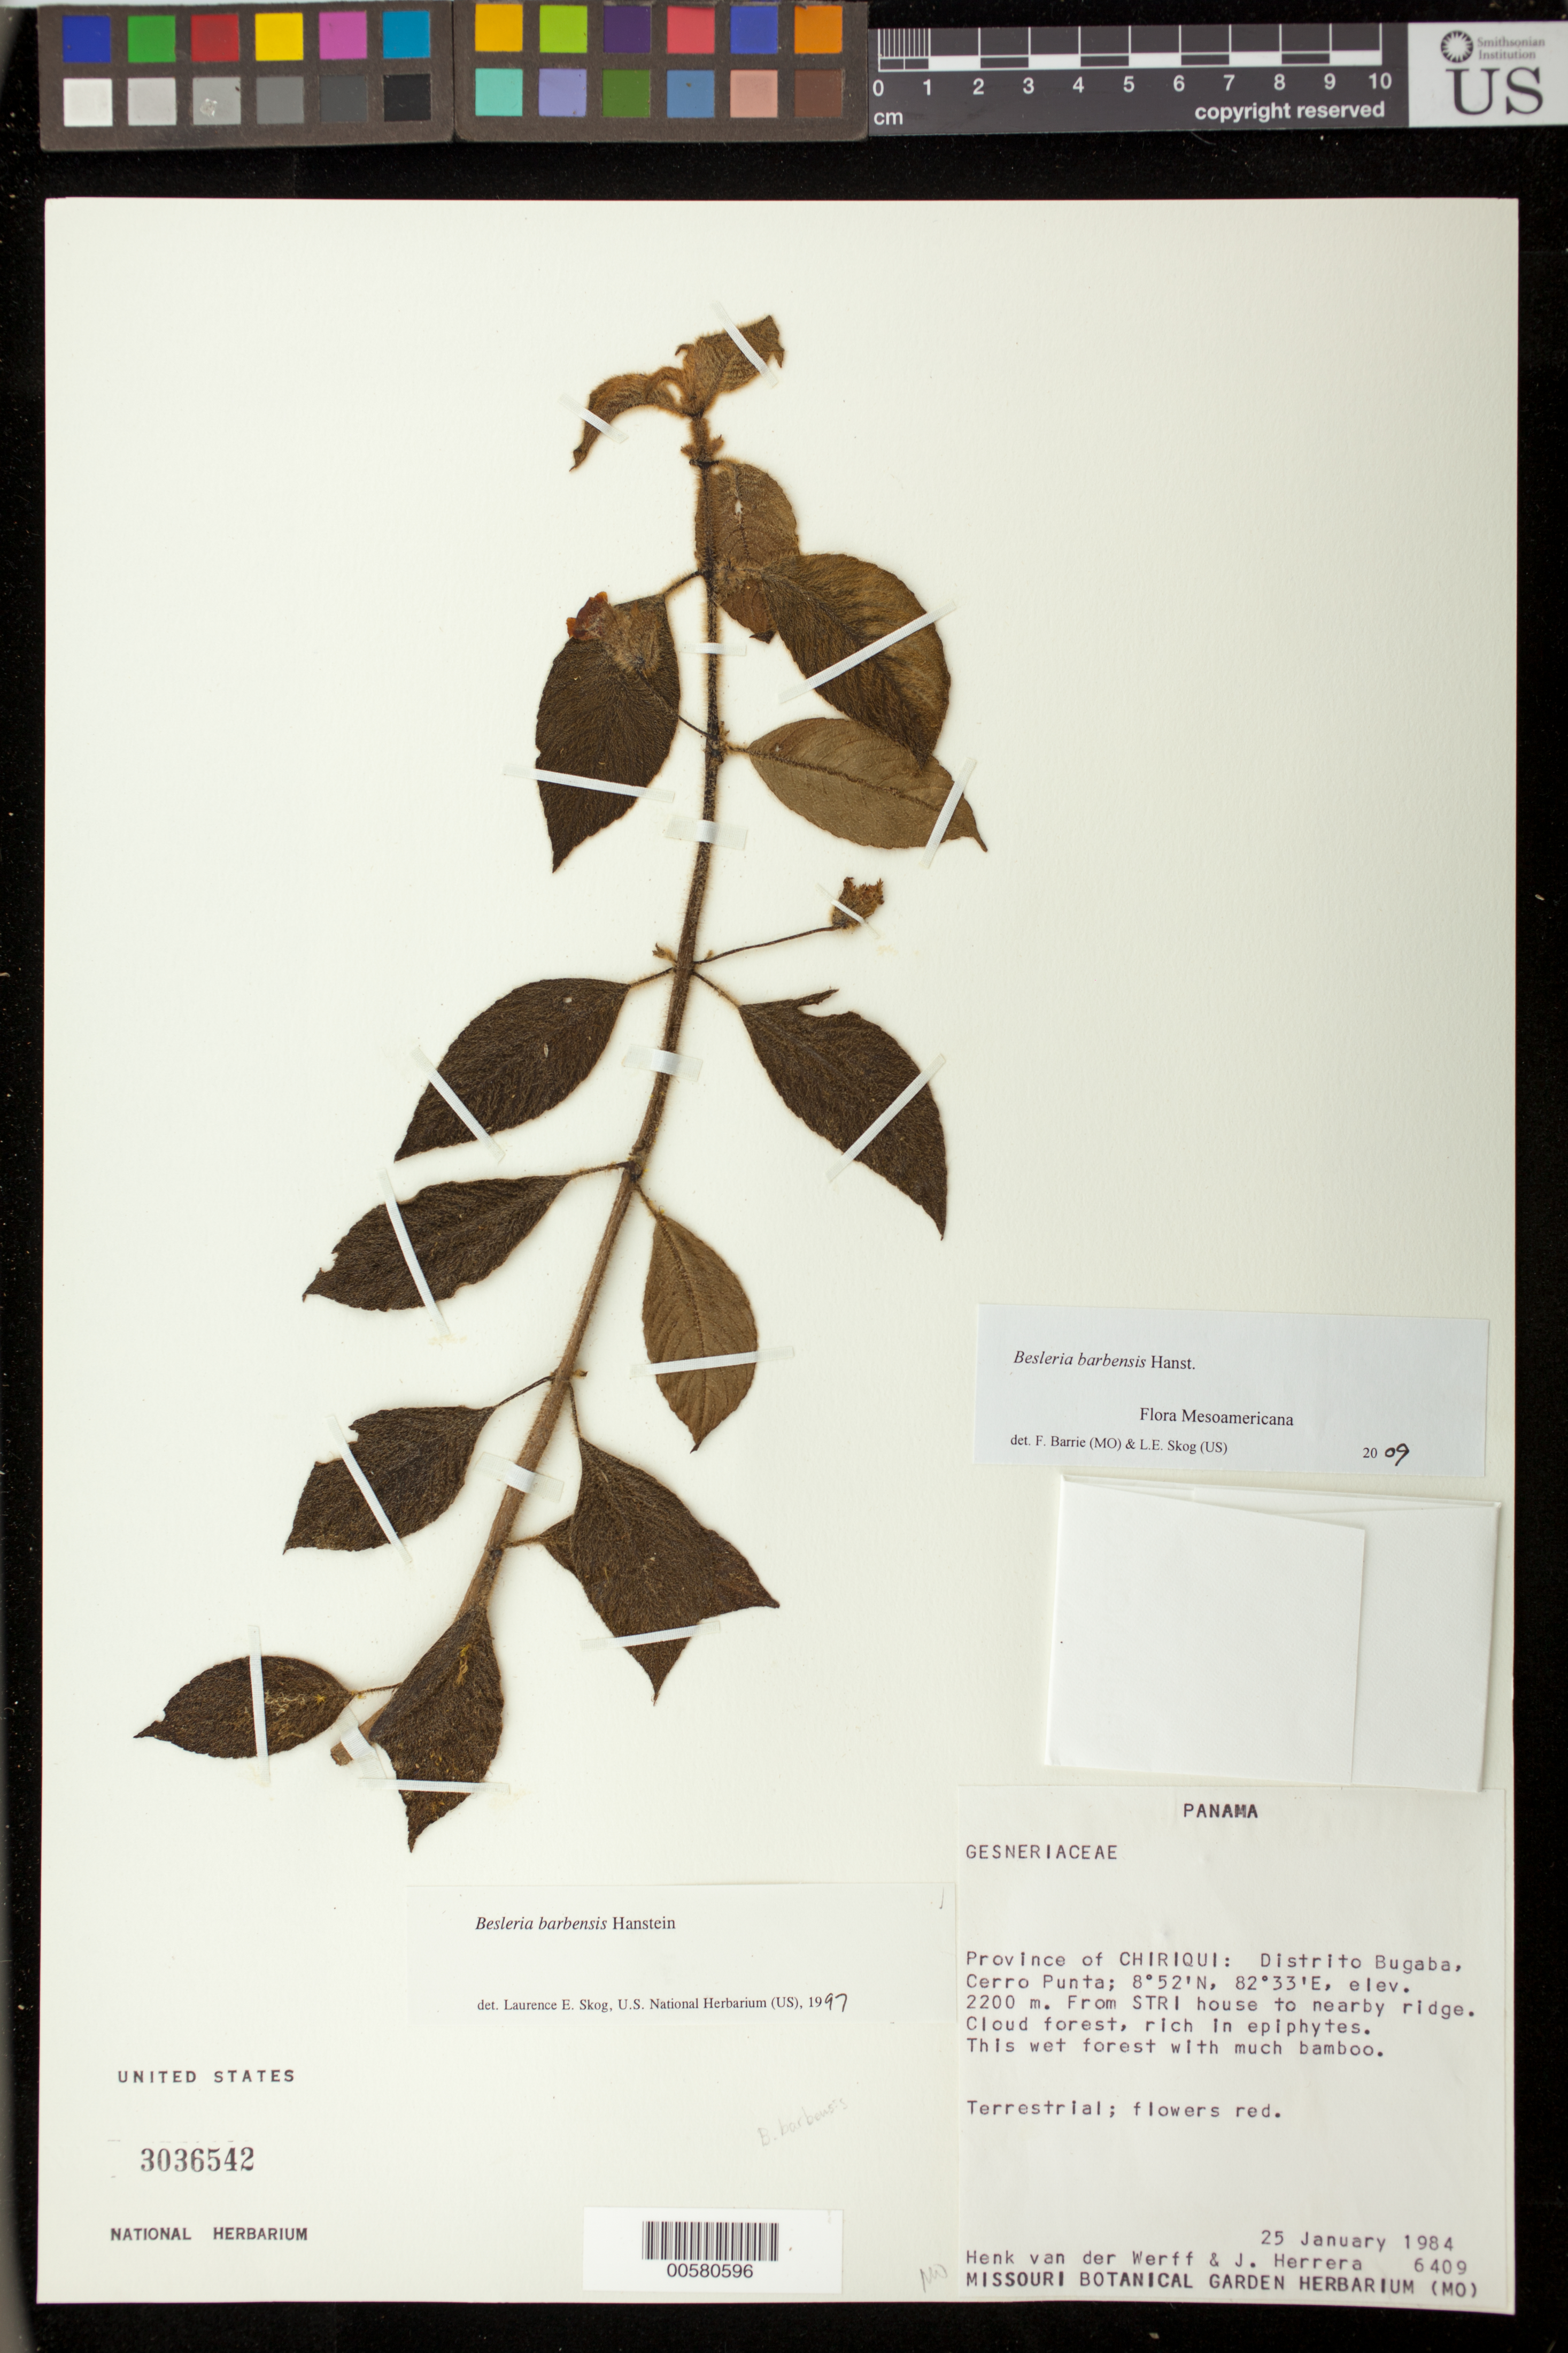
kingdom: Plantae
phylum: Tracheophyta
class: Magnoliopsida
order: Lamiales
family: Gesneriaceae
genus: Besleria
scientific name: Besleria barbensis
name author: Hanst.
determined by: Skog, Laurence E.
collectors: H. van der Werff & J. Herrera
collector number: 6409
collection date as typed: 25 Jan 1984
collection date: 1984-01-25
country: Panama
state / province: Chiriquí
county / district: Bugaba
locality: Distrito Bugaba, Cerro Punta; from STRI house to nearby ridge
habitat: Cloud forest, rich in epiphytes; this wet forest with much bamboo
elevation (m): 2200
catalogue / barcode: US 3036542